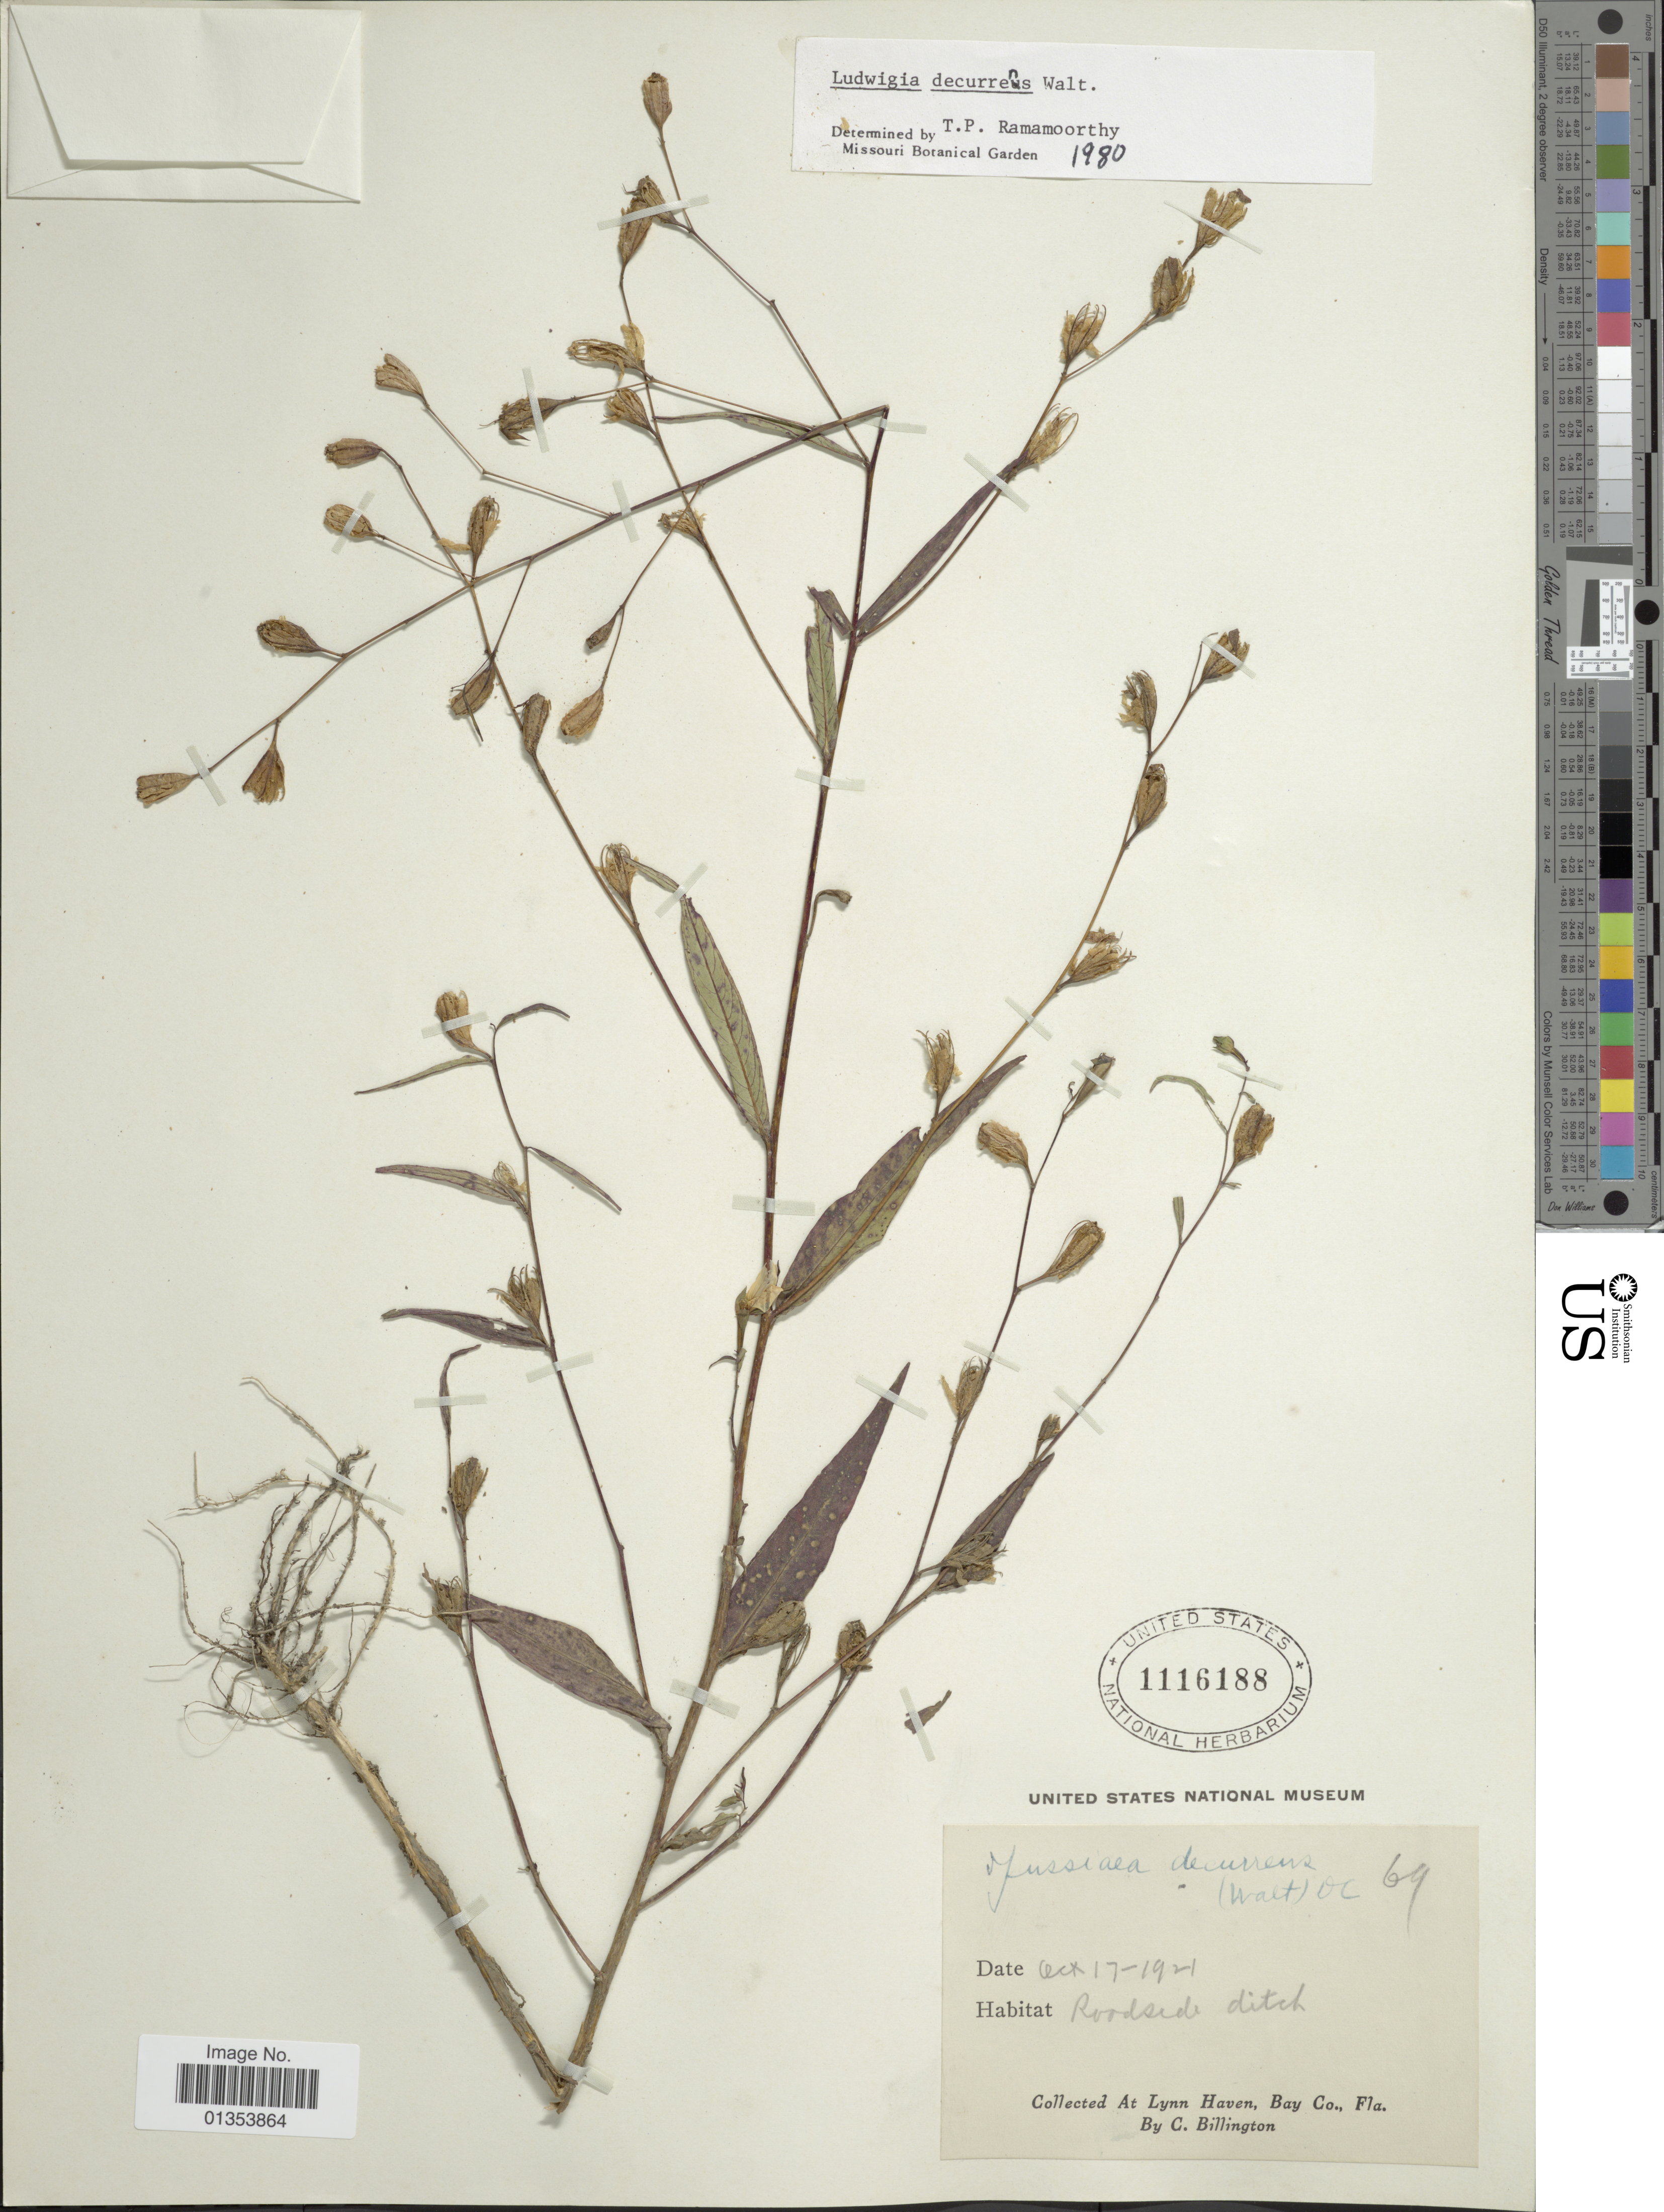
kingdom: Plantae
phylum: Tracheophyta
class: Magnoliopsida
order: Myrtales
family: Onagraceae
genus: Ludwigia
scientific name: Ludwigia decurrens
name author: Walter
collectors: C. Billington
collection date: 1921-10-17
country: United States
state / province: Florida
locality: Lynn Haven, Bay Co.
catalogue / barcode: US 1116188